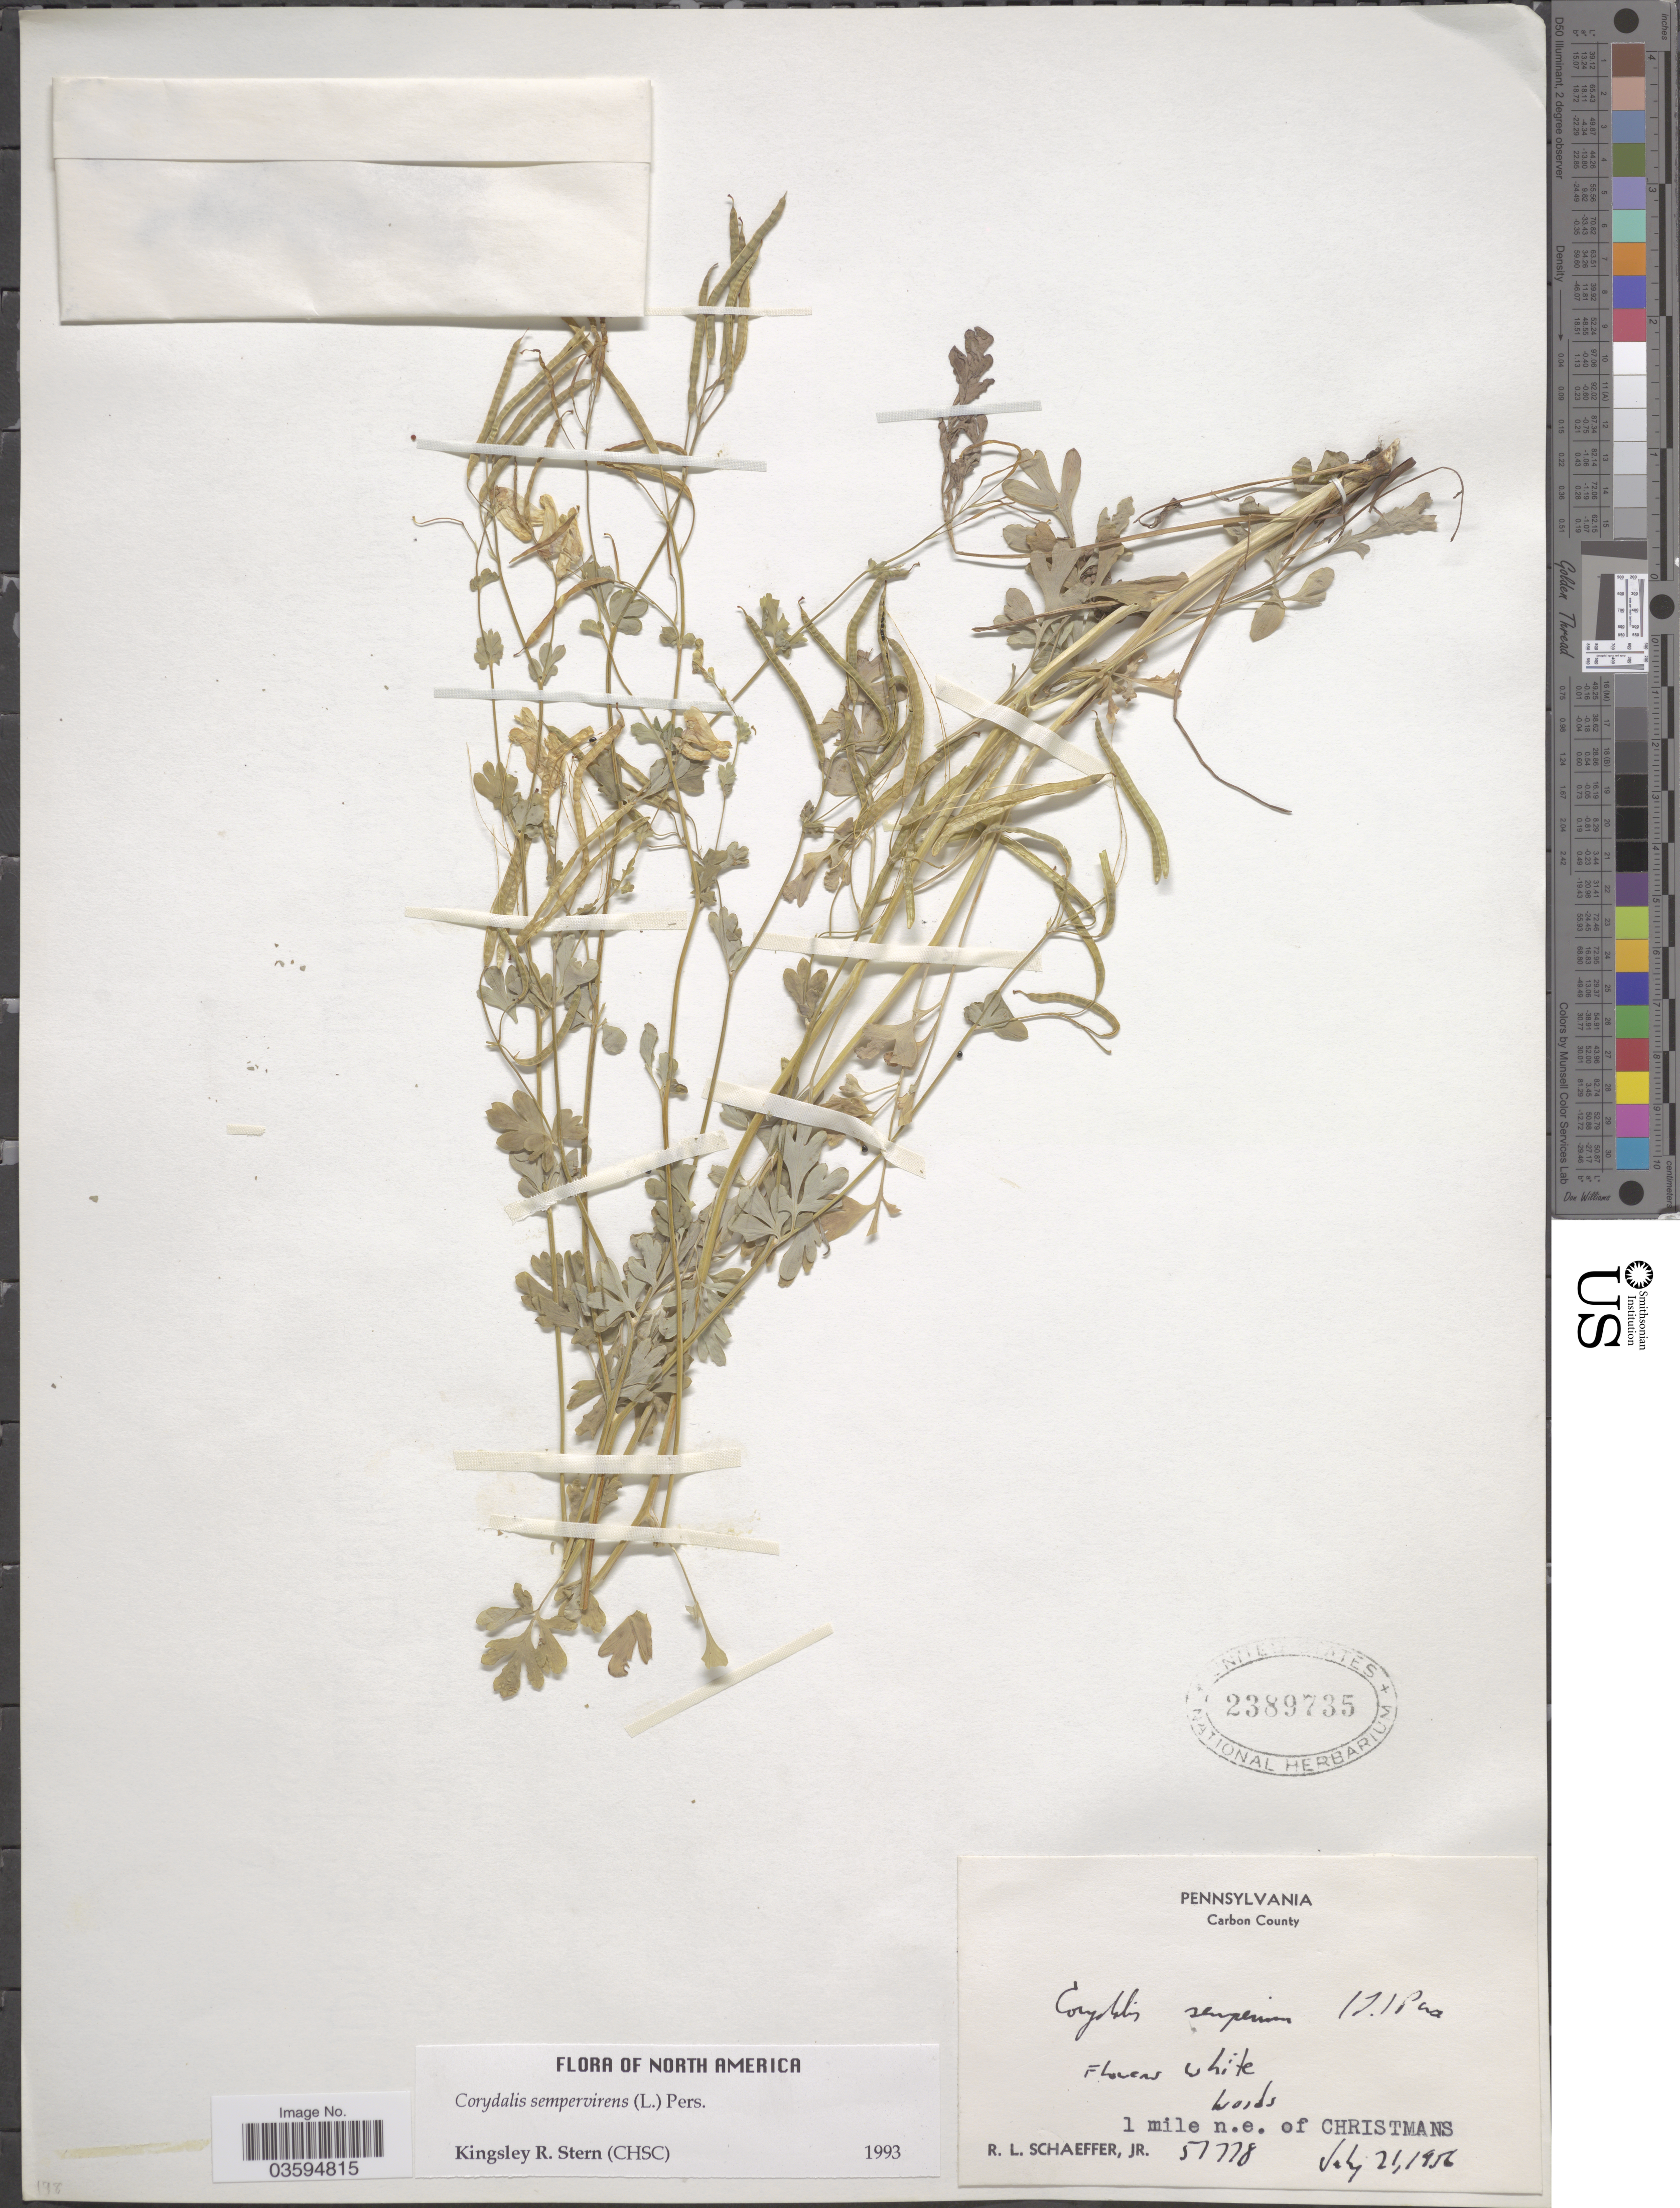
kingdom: Plantae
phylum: Tracheophyta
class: Magnoliopsida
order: Ranunculales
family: Papaveraceae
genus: Capnoides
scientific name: Capnoides sempervirens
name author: (L.) Borkh.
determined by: Strong, M. T., (US), Smithsonian Institution - National Museum of Natural History (UNITED STATES)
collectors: R. L. Schaeffer Jr.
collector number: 57778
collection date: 1956-07-21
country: United States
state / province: Pennsylvania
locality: Carbon County. 1 mile n.e. of Christmans.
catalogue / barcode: US 2389735